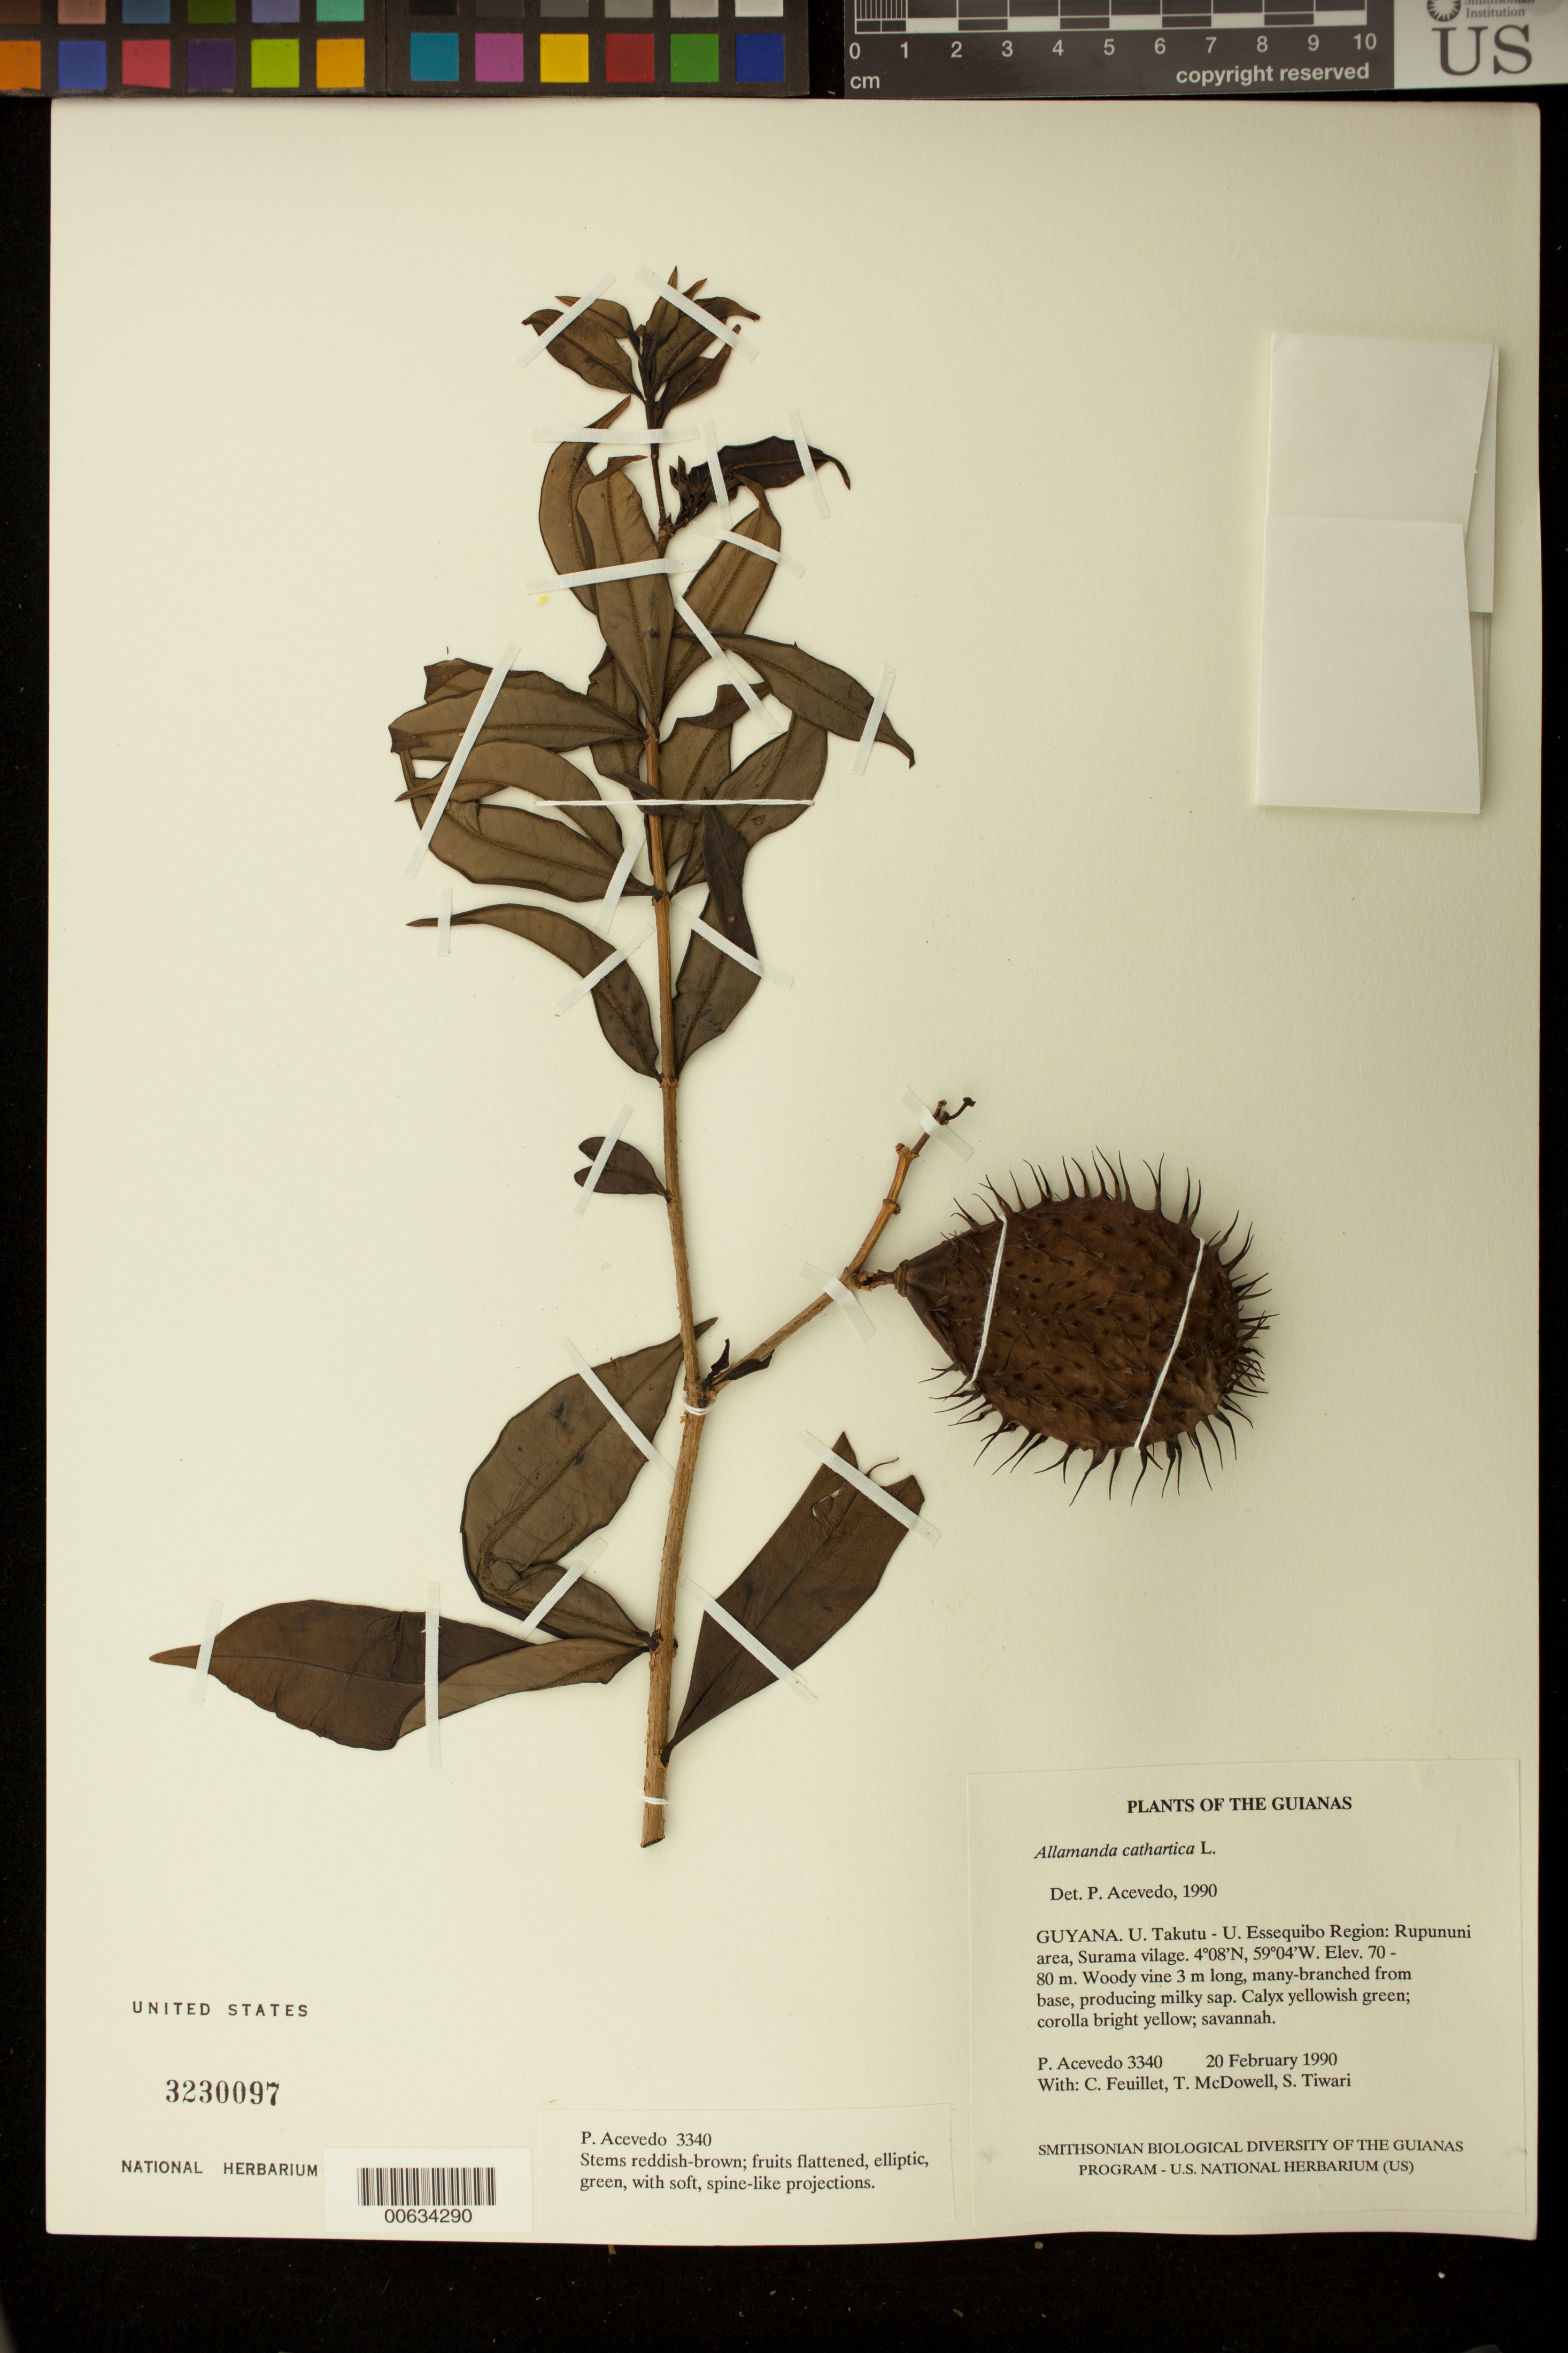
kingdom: Plantae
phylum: Tracheophyta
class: Magnoliopsida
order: Gentianales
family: Apocynaceae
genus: Allamanda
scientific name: Allamanda cathartica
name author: L.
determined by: Acevedo-Rodríguez, P., (BOT), Smithsonian Institution - National Museum of Natural History (UNITED STATES)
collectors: P. Acevedo-Rodr., C. Feuillet, T. McDowell & S. Tiwari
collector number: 3340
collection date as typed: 20 Feb 1990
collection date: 1990-02-20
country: Guyana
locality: U. Takutu - U. Essequibo. Rupununi area, Surama vilage.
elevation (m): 70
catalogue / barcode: US 3230097